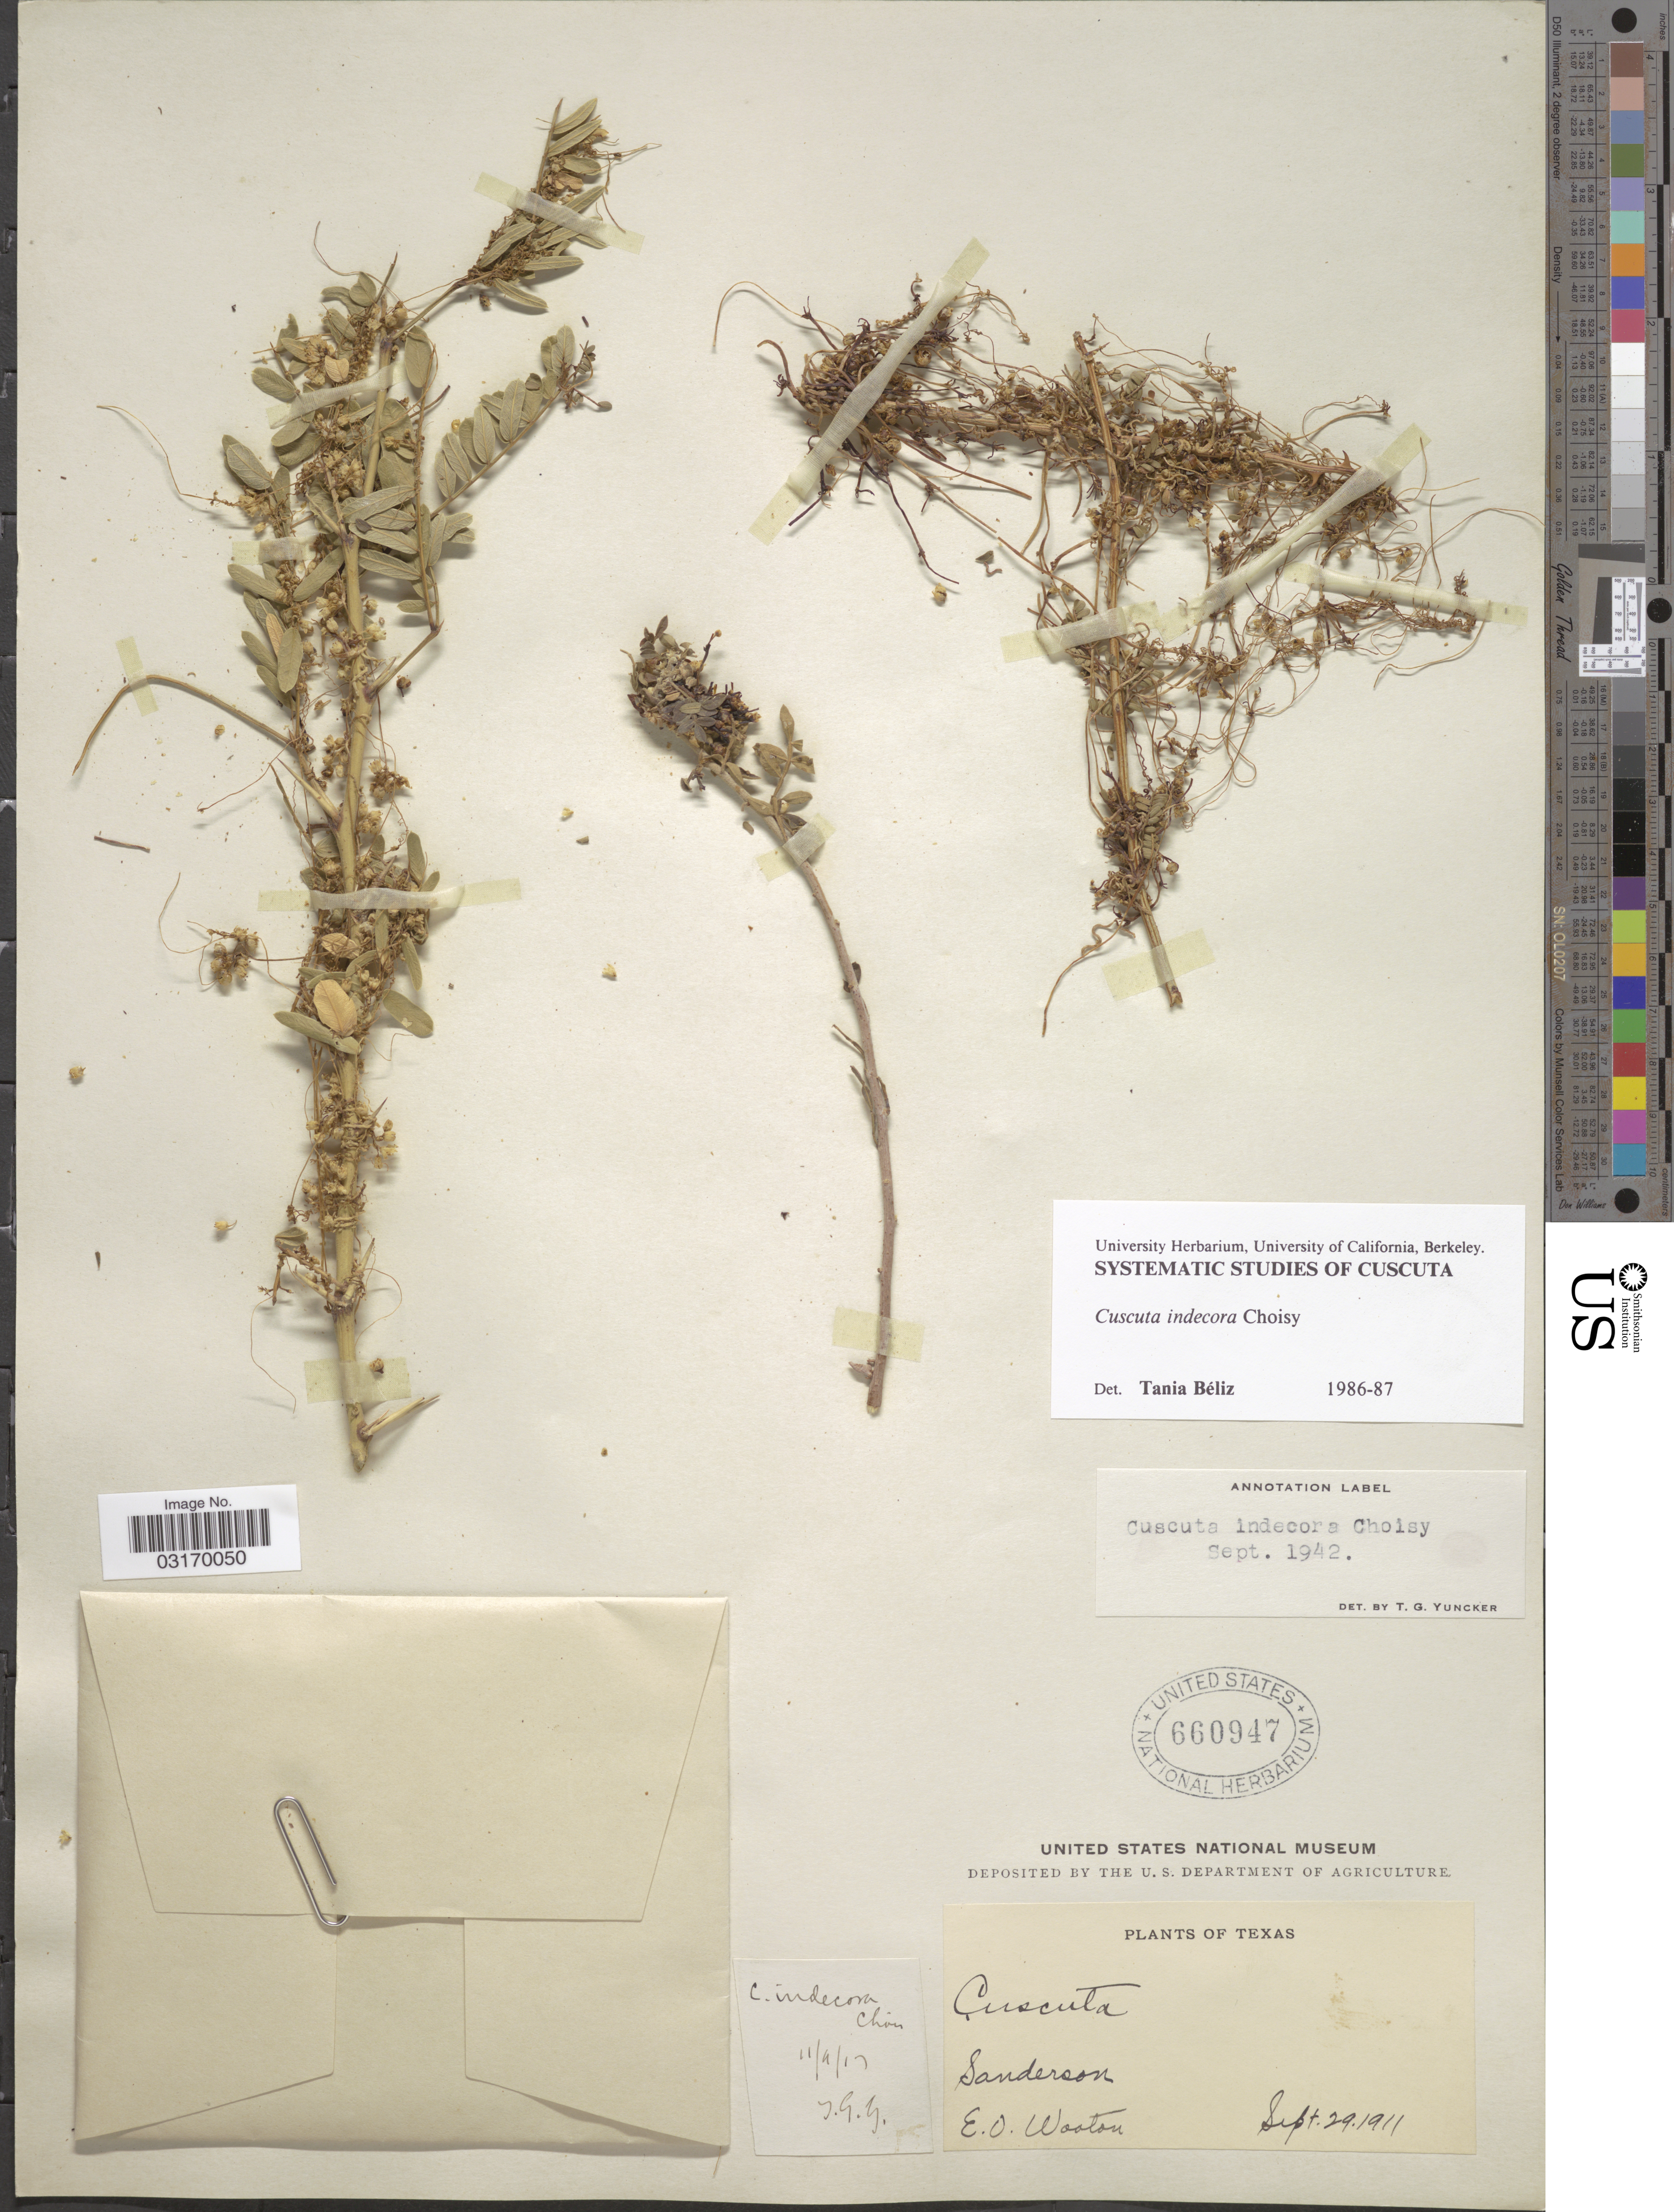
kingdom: Plantae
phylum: Tracheophyta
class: Magnoliopsida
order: Solanales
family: Convolvulaceae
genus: Cuscuta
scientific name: Cuscuta indecora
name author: Choisy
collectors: E. O. Wooton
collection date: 1911-09-29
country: United States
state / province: Texas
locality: Sanderson.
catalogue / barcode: US 660947